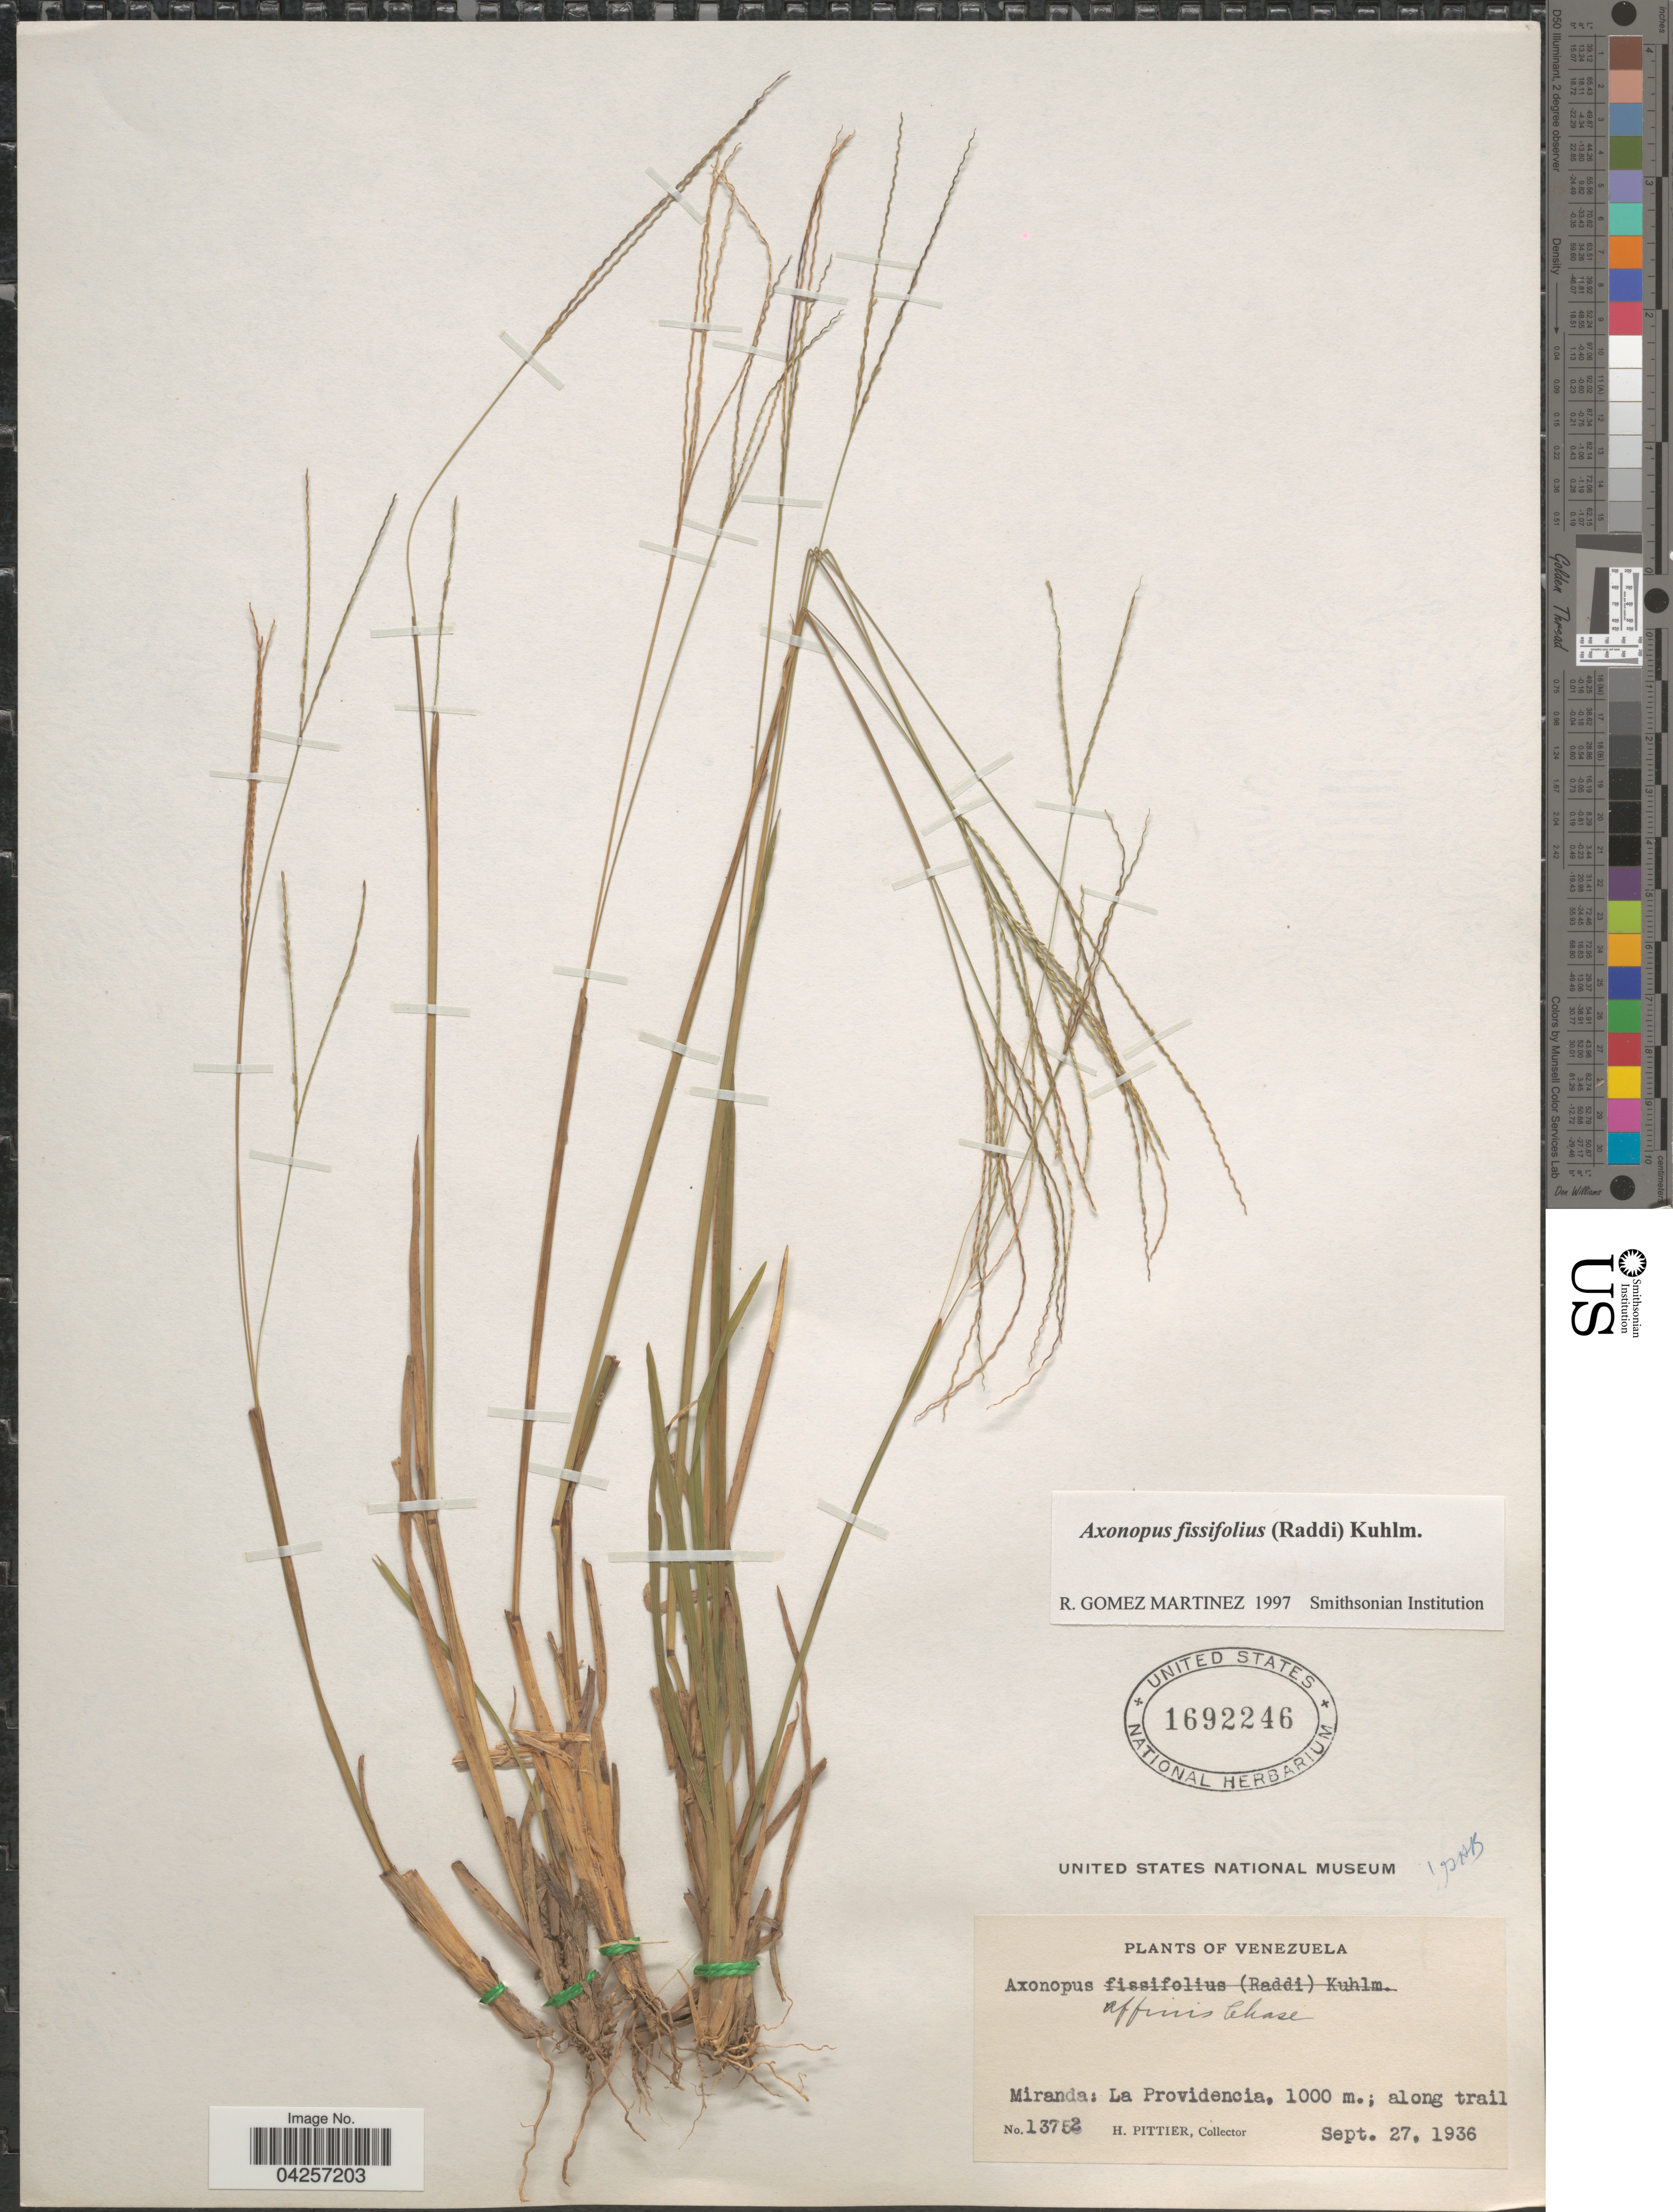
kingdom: Plantae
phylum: Tracheophyta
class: Liliopsida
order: Poales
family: Poaceae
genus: Axonopus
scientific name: Axonopus fissifolius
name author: (Raddi) Kuhlm.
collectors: H. F. Pittier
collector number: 13752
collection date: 1936-09-27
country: Venezuela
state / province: Miranda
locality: La Providencia.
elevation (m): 1000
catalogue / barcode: US 1692246